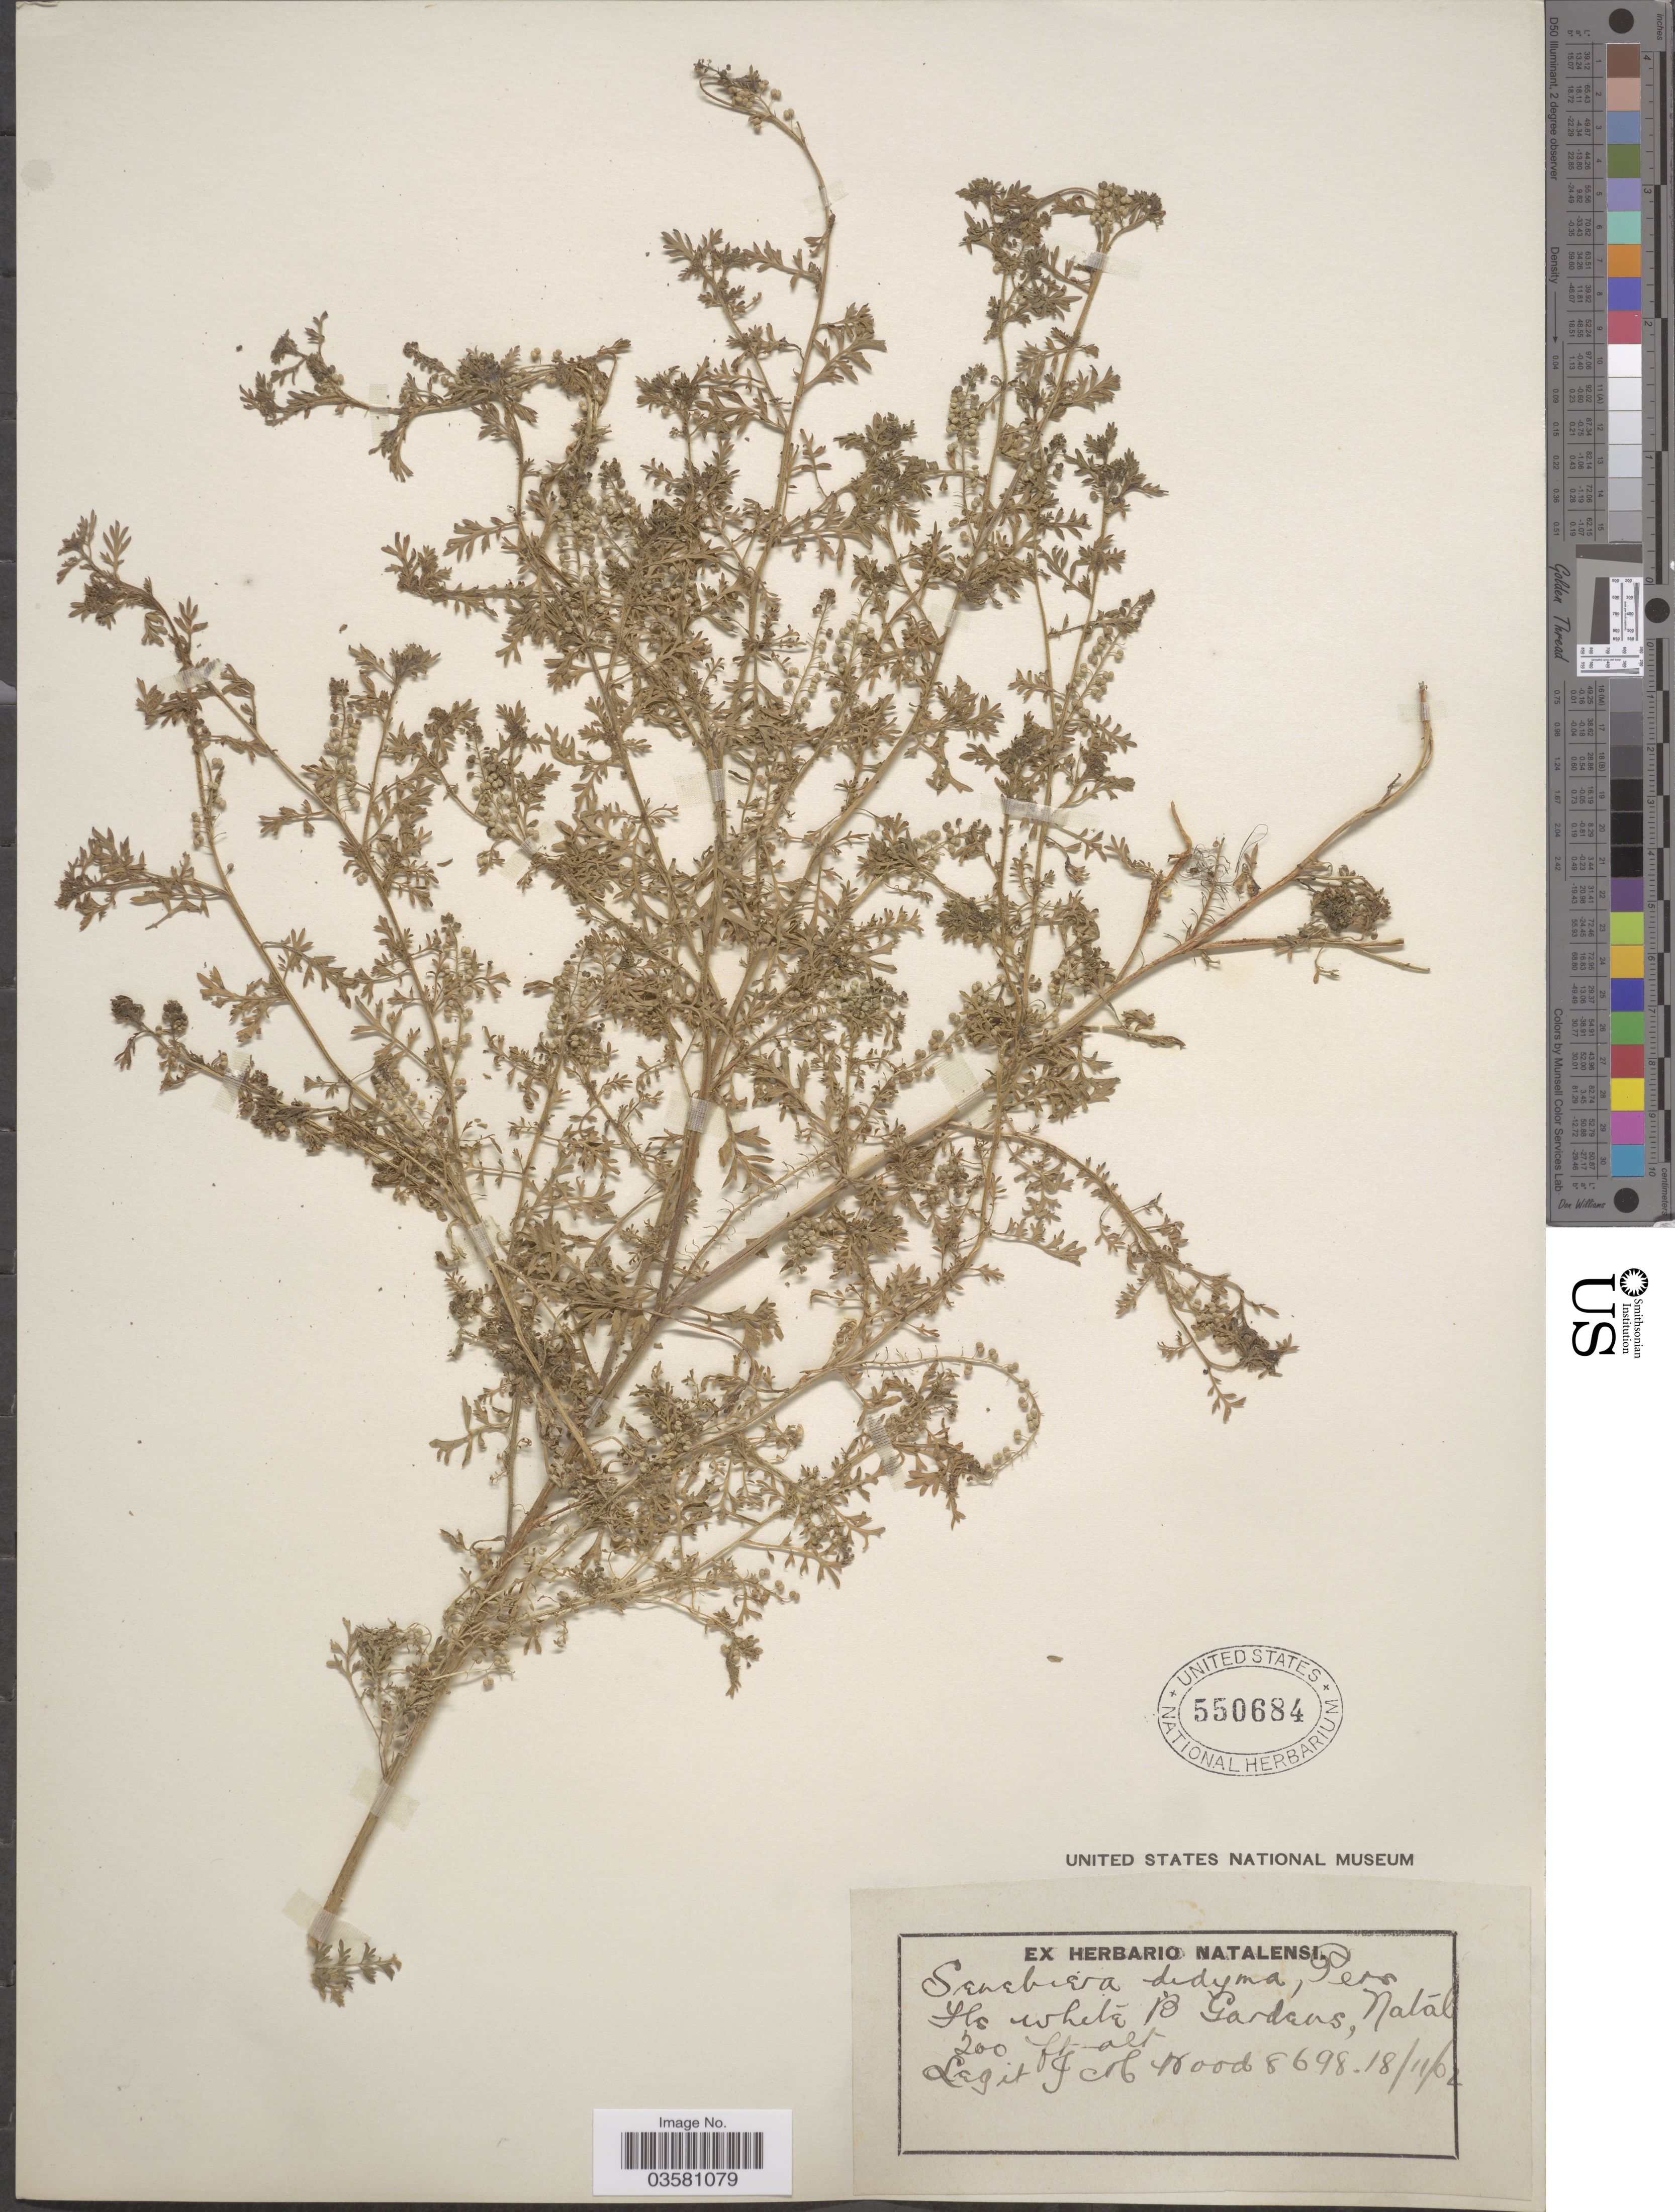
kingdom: Plantae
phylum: Tracheophyta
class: Magnoliopsida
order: Brassicales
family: Brassicaceae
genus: Lepidium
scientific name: Lepidium didymum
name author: L.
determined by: Strong, M. T., (US), Smithsonian Institution - National Museum of Natural History (UNITED STATES)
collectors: J. M. Wood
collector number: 8698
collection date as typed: Transcribed d/m/y: 18/11/2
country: South Africa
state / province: KwaZulu-Natal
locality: Gardens, Natal.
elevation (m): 61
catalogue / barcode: US 550684